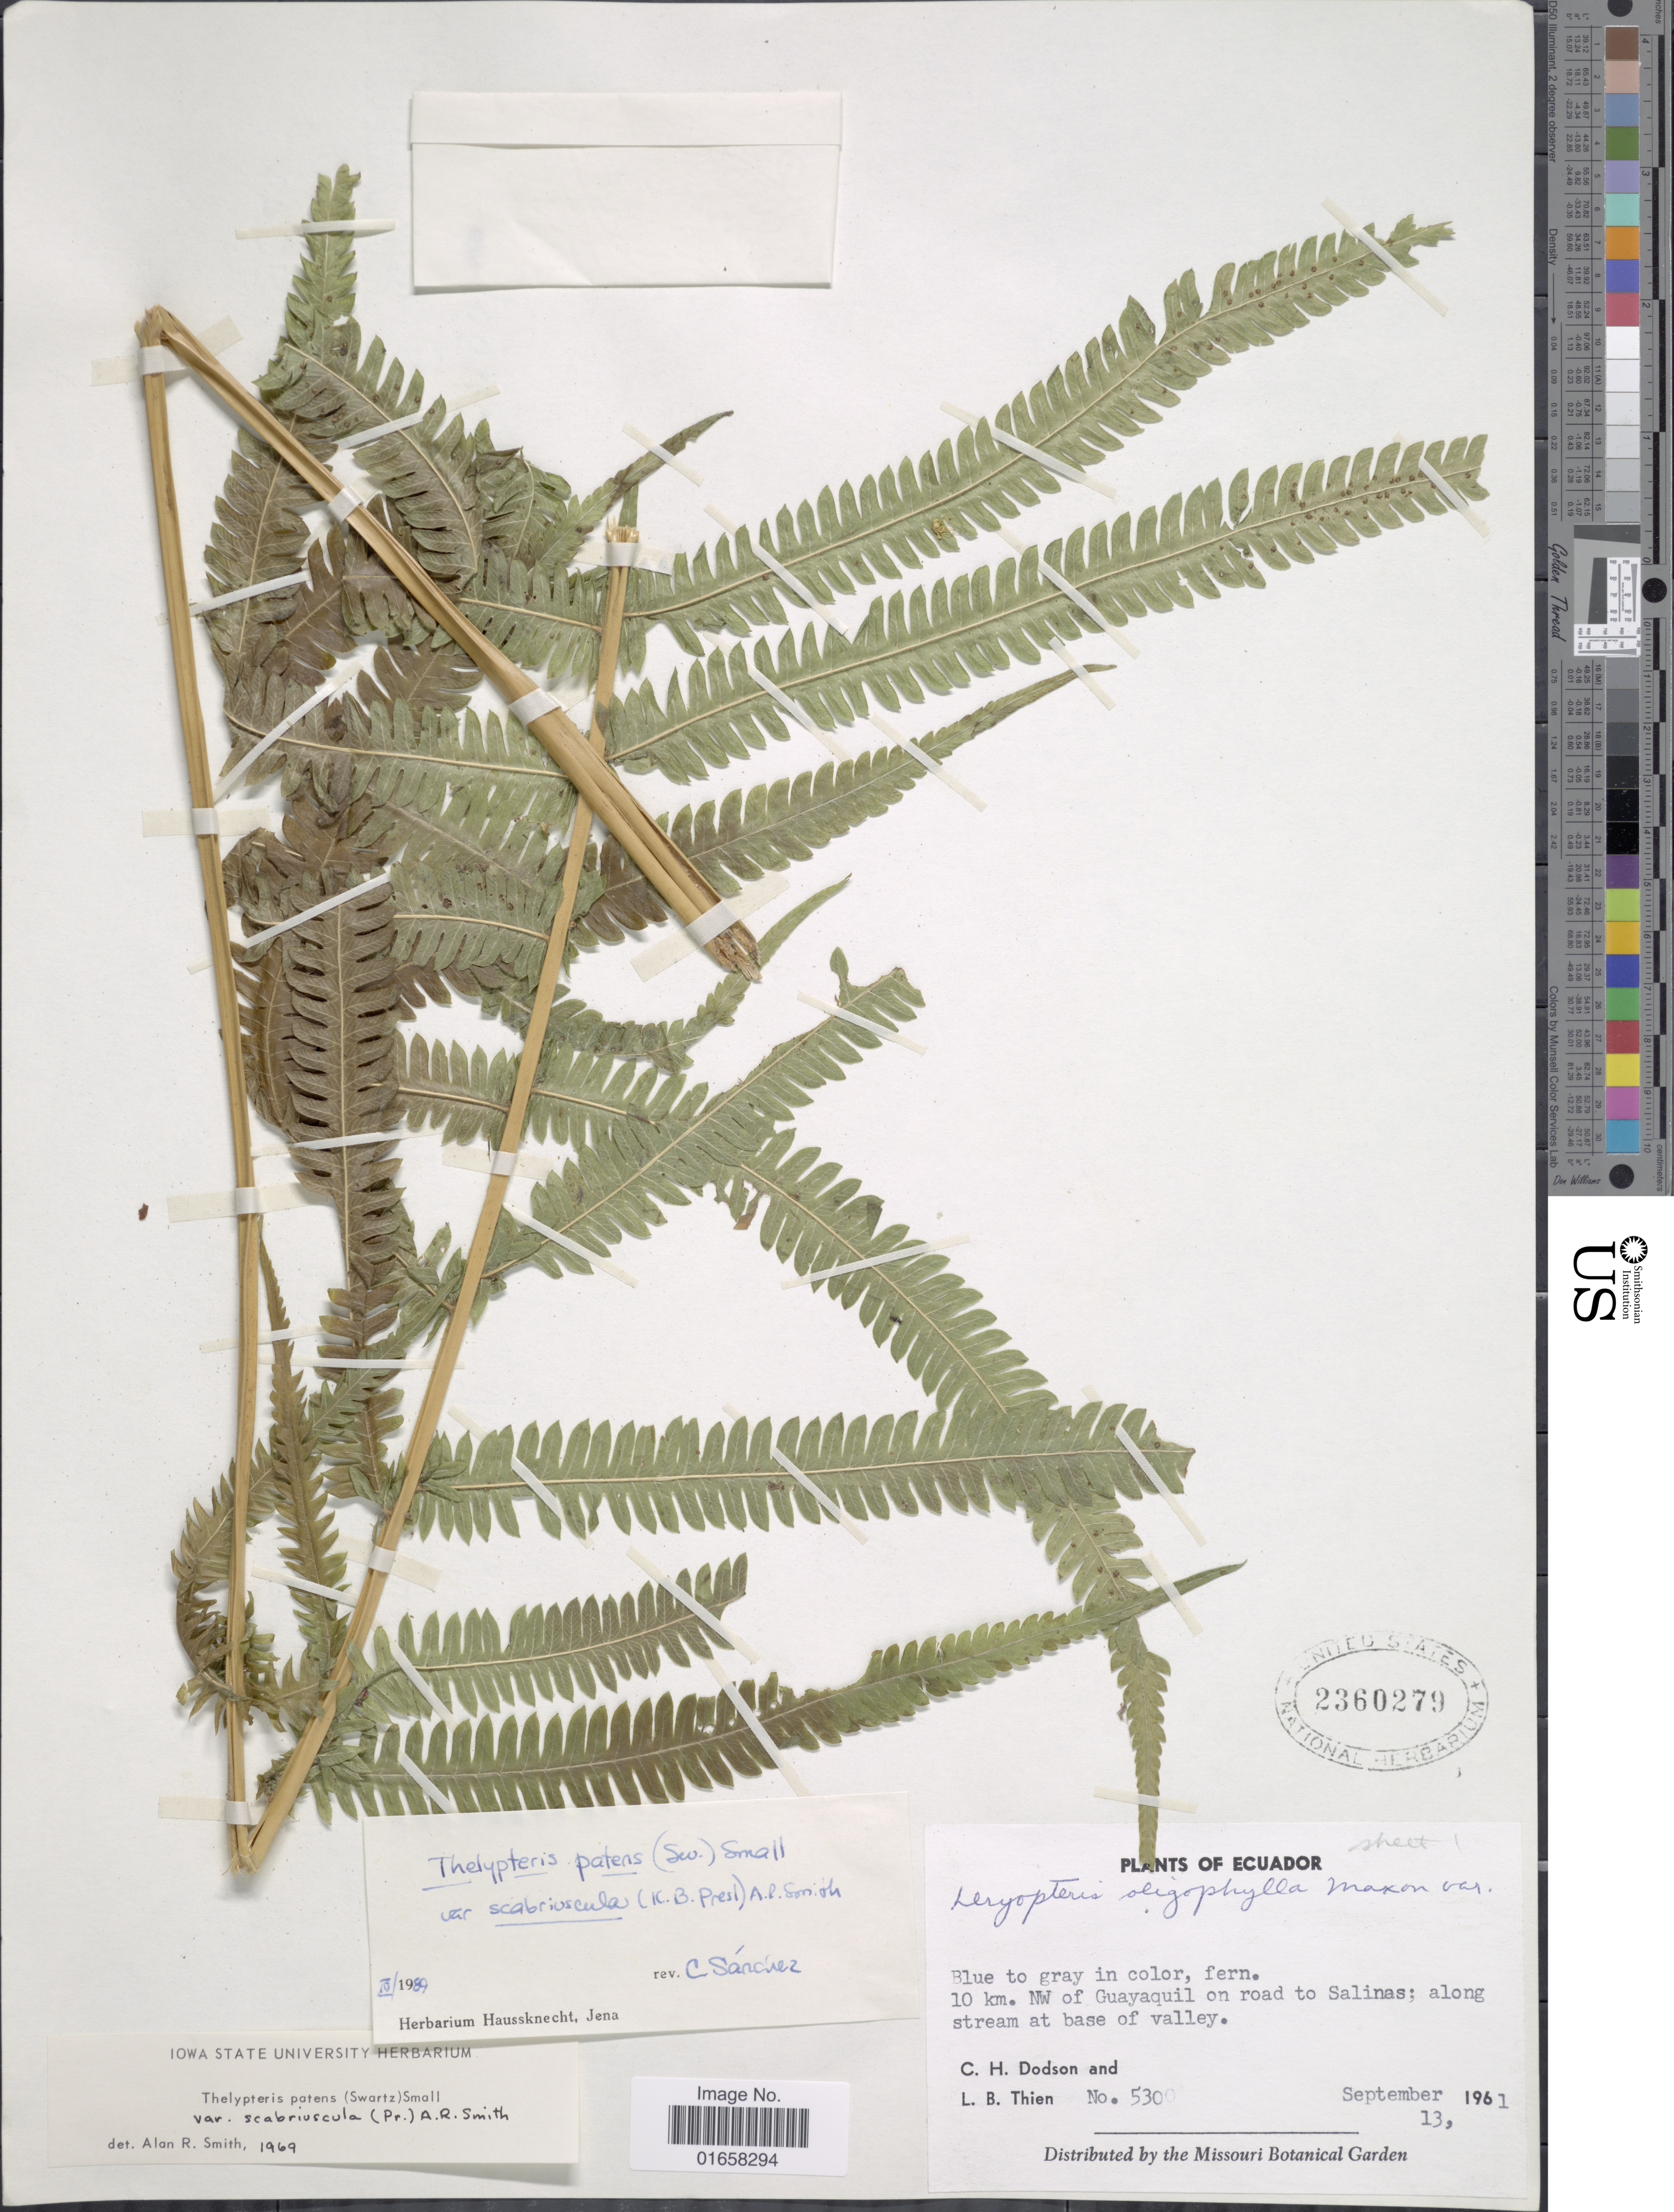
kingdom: Plantae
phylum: Tracheophyta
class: Polypodiopsida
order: Polypodiales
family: Thelypteridaceae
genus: Christella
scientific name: Christella patens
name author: (Sw.) Holttum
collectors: C. H. Dodson & L. Thien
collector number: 530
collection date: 1961-09-13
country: Ecuador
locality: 10 km. NW of Guayaquil on road to Salinas; along stream at base of valley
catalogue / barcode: US 2360279